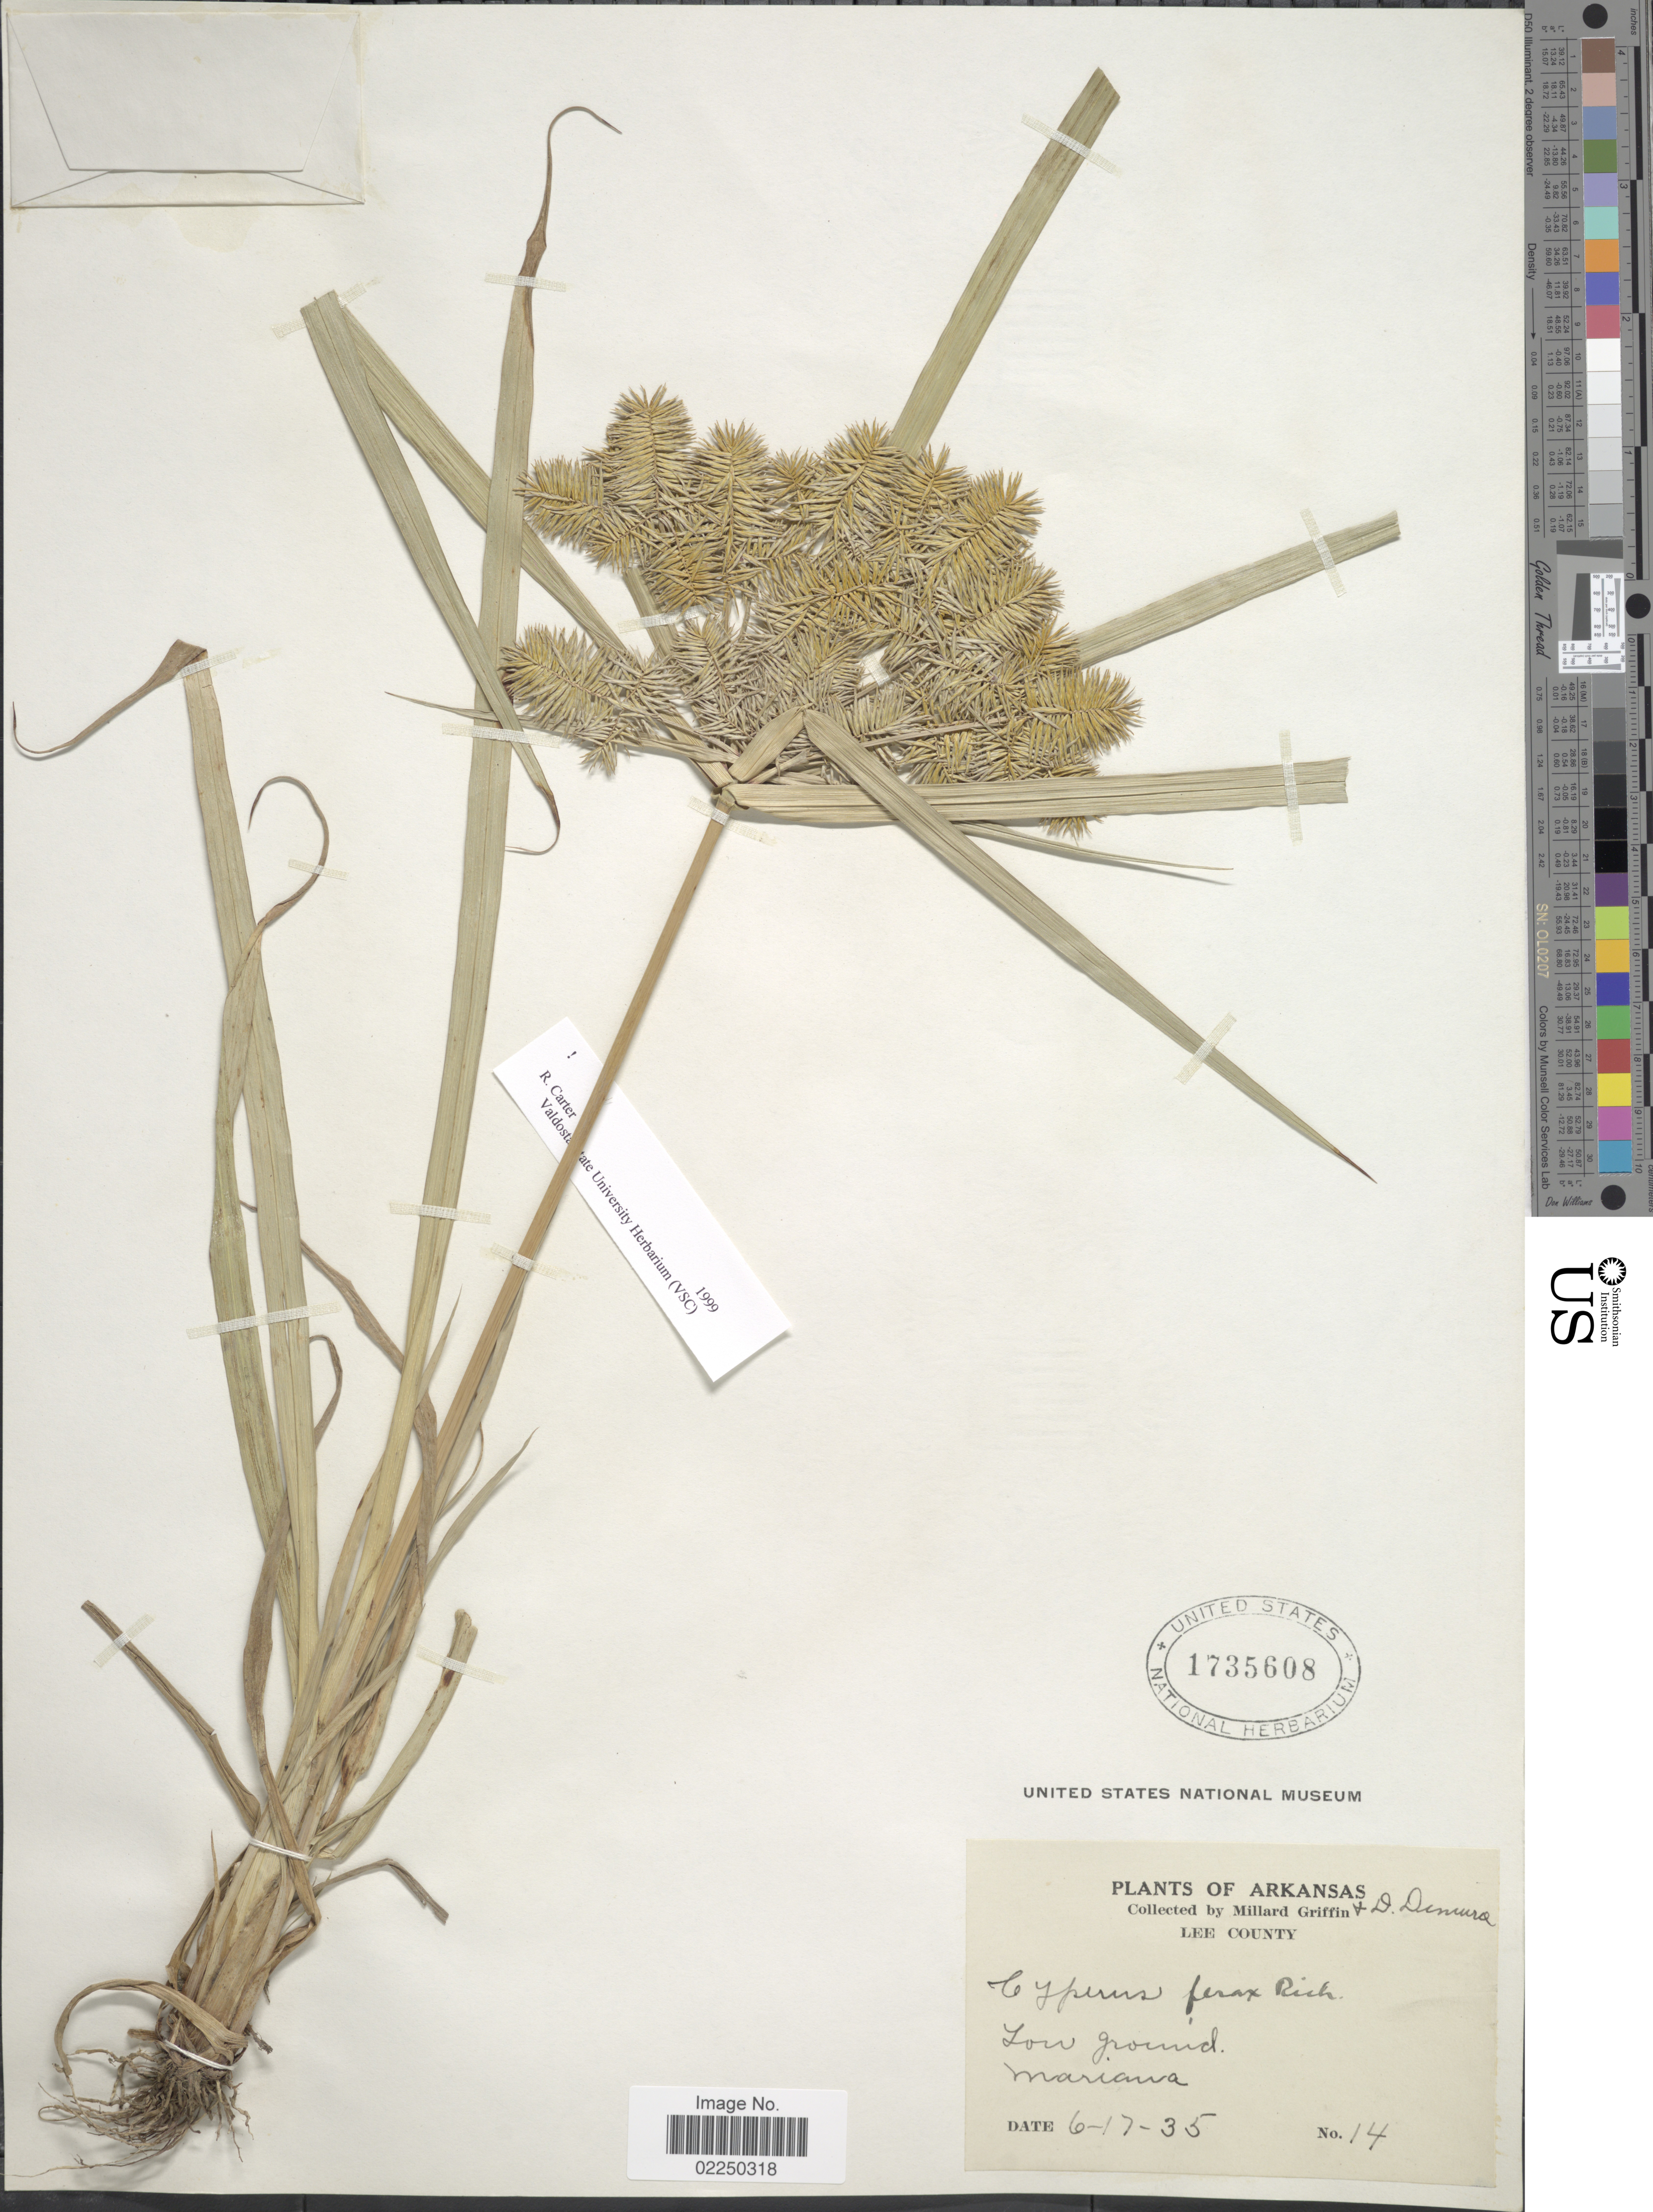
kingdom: Plantae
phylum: Tracheophyta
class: Liliopsida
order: Poales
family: Cyperaceae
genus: Cyperus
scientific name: Cyperus strigosus L.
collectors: M. Griffin & D. Demaree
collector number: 14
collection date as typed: Transcribed d/m/y: 17/6/35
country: United States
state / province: Arkansas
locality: Lee County, low ground, Mariana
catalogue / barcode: US 1735608